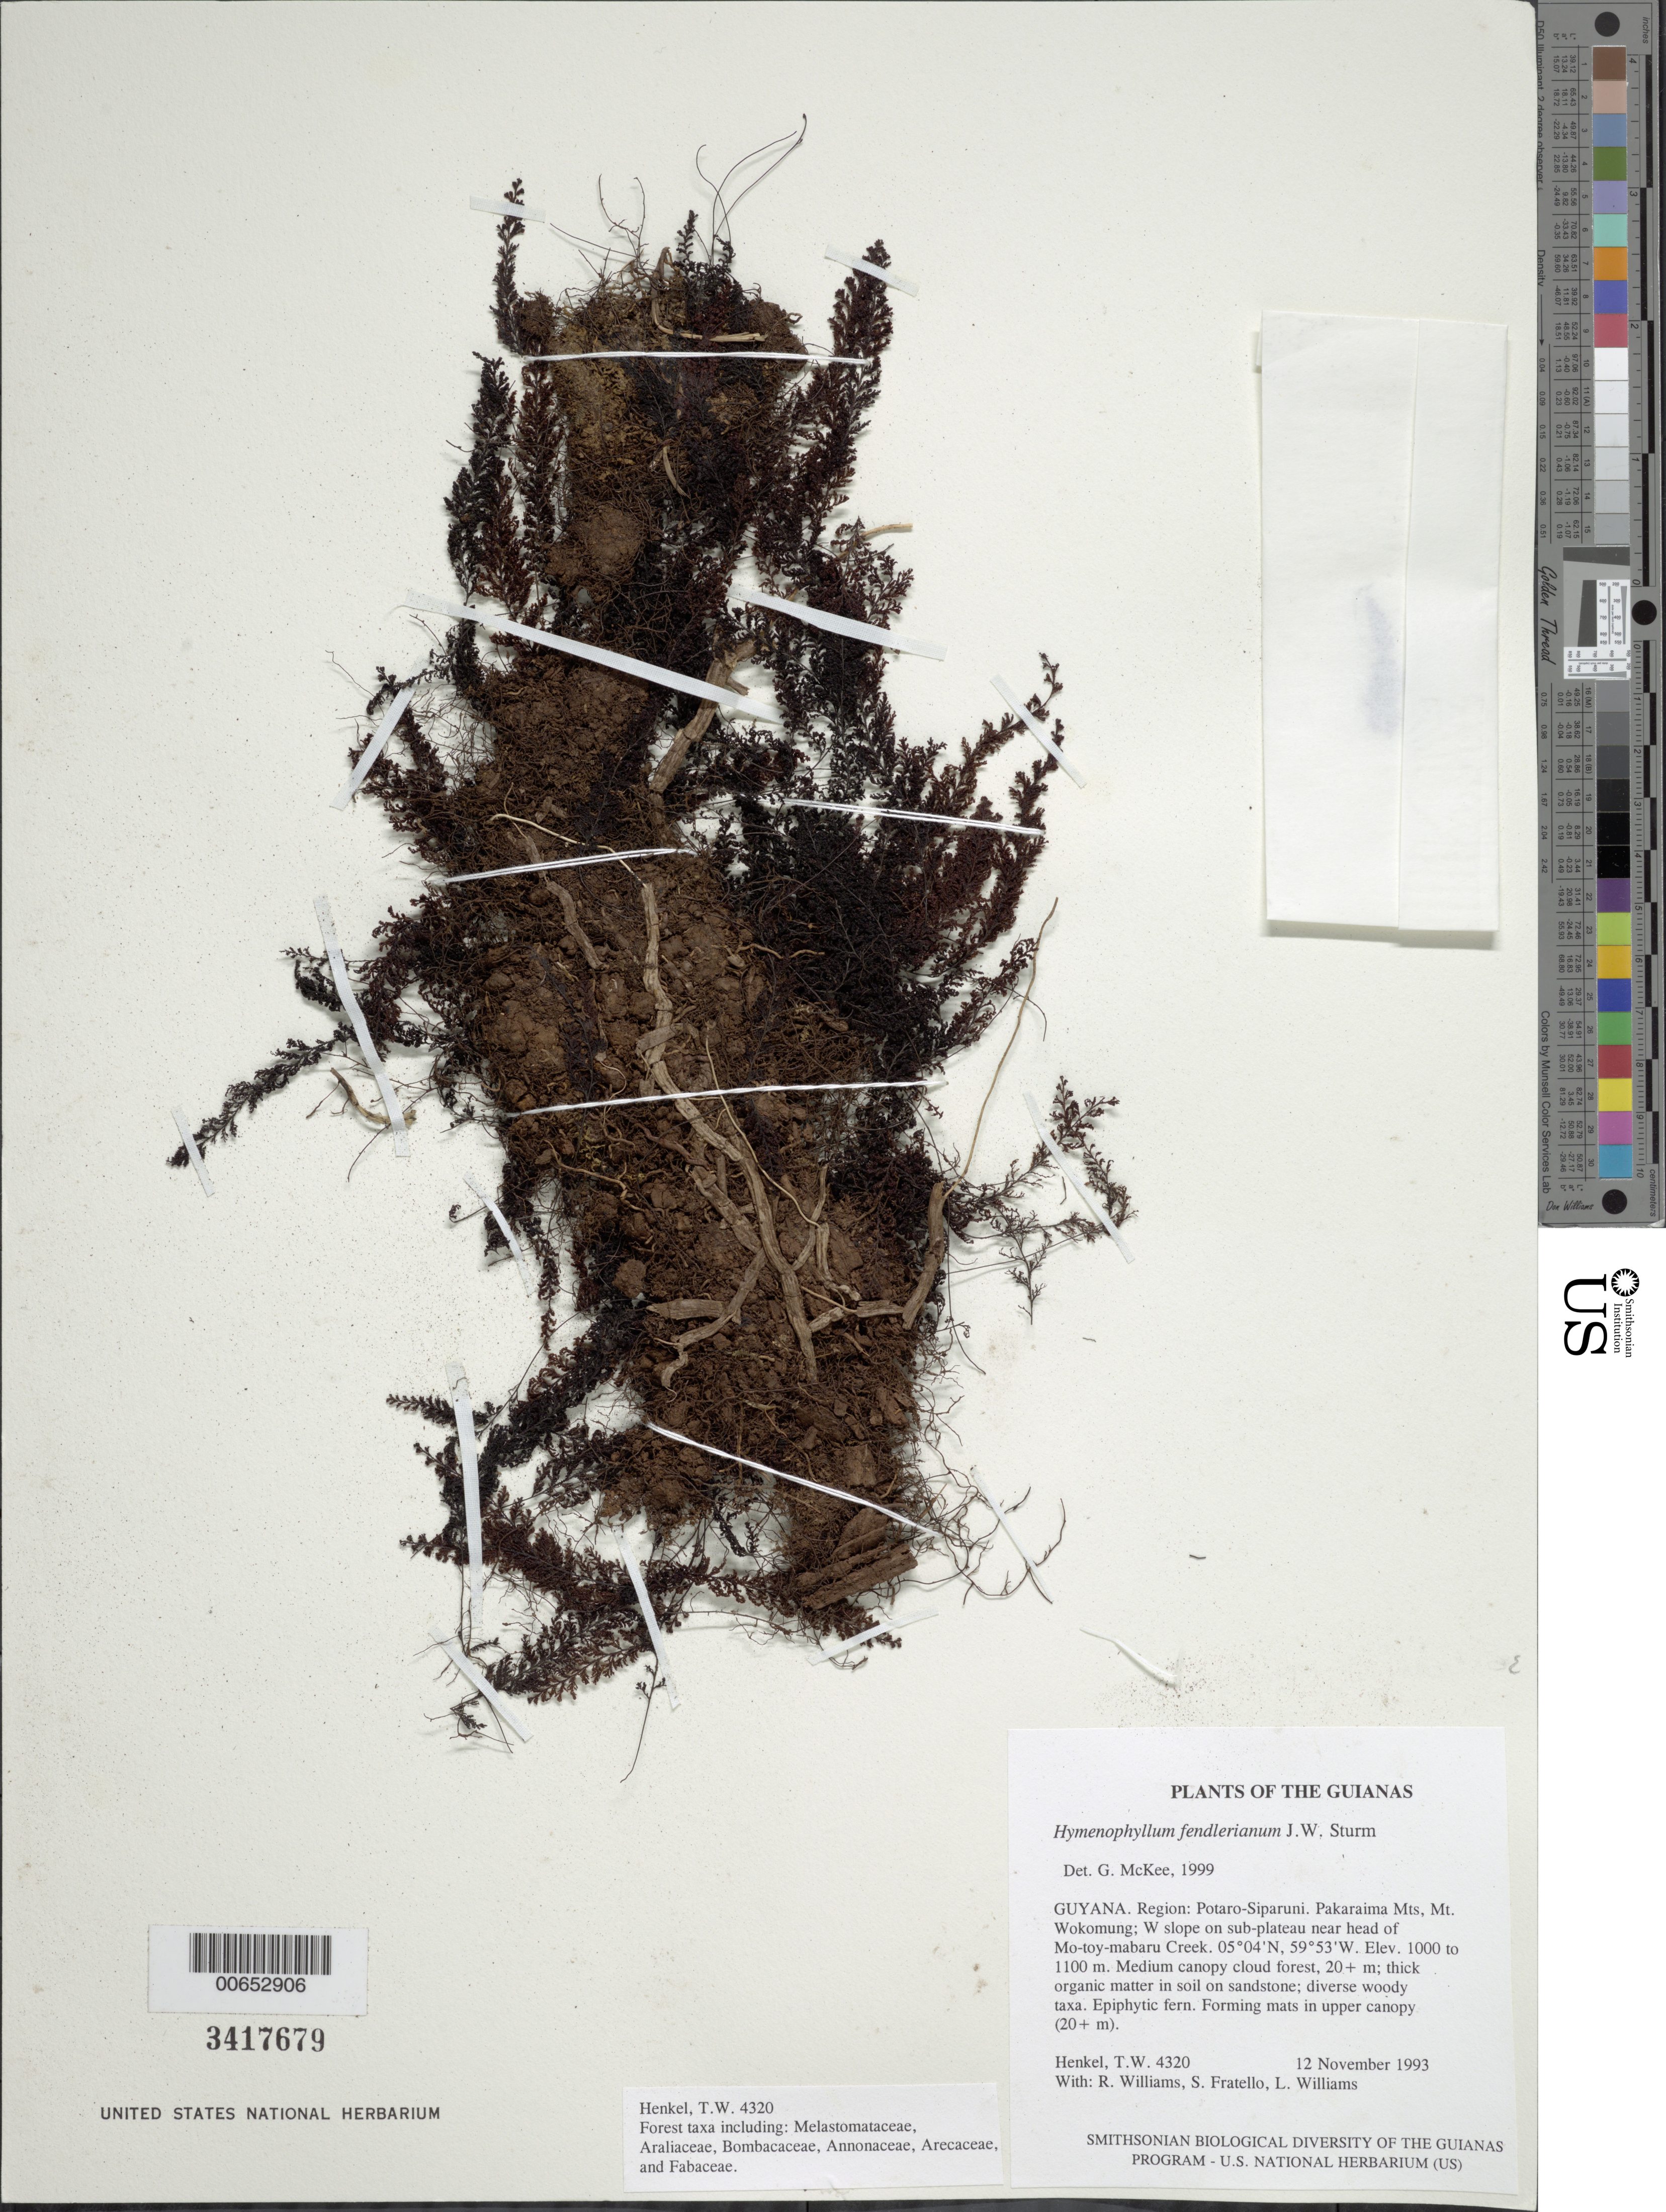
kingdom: Plantae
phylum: Tracheophyta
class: Polypodiopsida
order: Hymenophyllales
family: Hymenophyllaceae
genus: Hymenophyllum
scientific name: Hymenophyllum fendlerianum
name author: J.W. Sturm in Mart.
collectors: T. Henkel, R. Williams, S. Fratello & L. Williams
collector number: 4320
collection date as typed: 12 November 1993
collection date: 1993-11-12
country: Guyana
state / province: Potaro-Siparuni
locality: Pakaraima Mts, Mt. Wokomung; W slope on sub-plateau near head of Mo-toy-mabaru Creek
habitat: Medium canopy cloud forest, 20+ m; thick organic matter in soil on sandstone; diverse woody taxa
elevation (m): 1000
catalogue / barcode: US 3417679